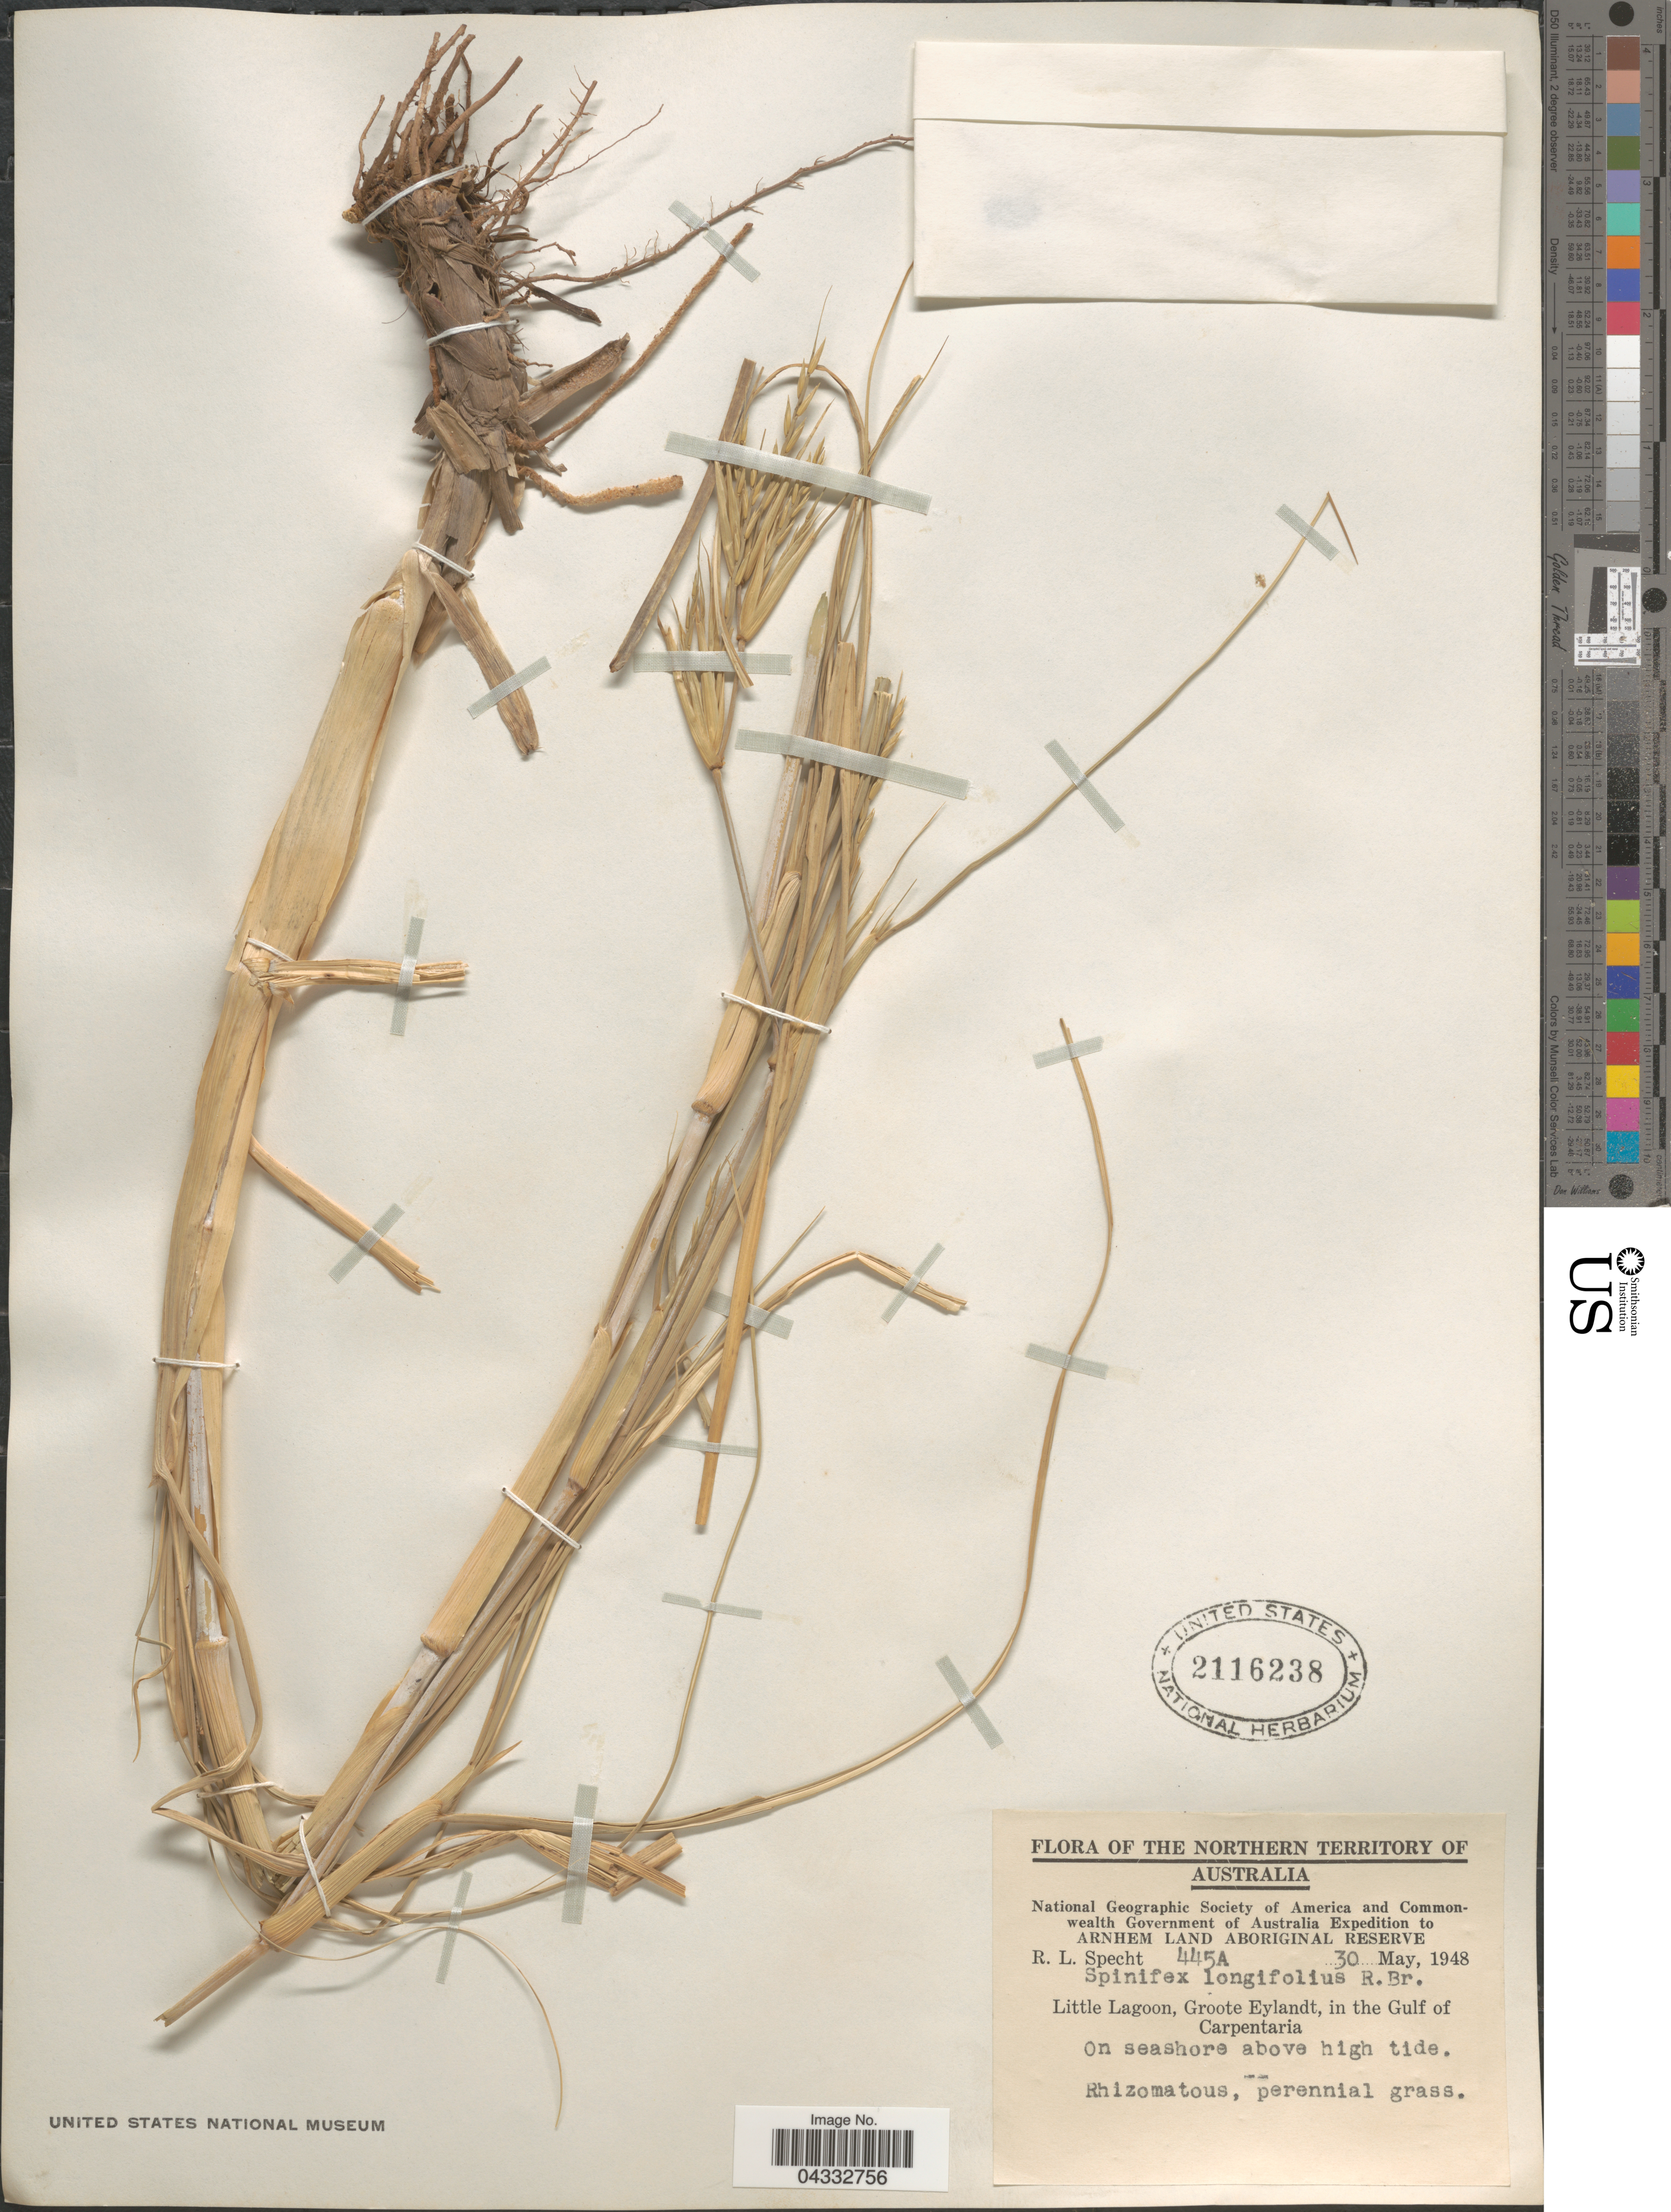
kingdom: Plantae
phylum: Tracheophyta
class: Liliopsida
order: Poales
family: Poaceae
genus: Spinifex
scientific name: Spinifex longifolius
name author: R. Br.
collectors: R. L. Specht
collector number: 445A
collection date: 1948-05-30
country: Australia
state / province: Northern Territory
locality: National Geographic Society of America and Commonwealth Government of Australia Expedition to Arnhem Land Aboriginal Reserve. Little Lagoon, Groote Eylandt, in the Gulf of Carpentaria. On seashore above high tide.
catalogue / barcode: US 2116238